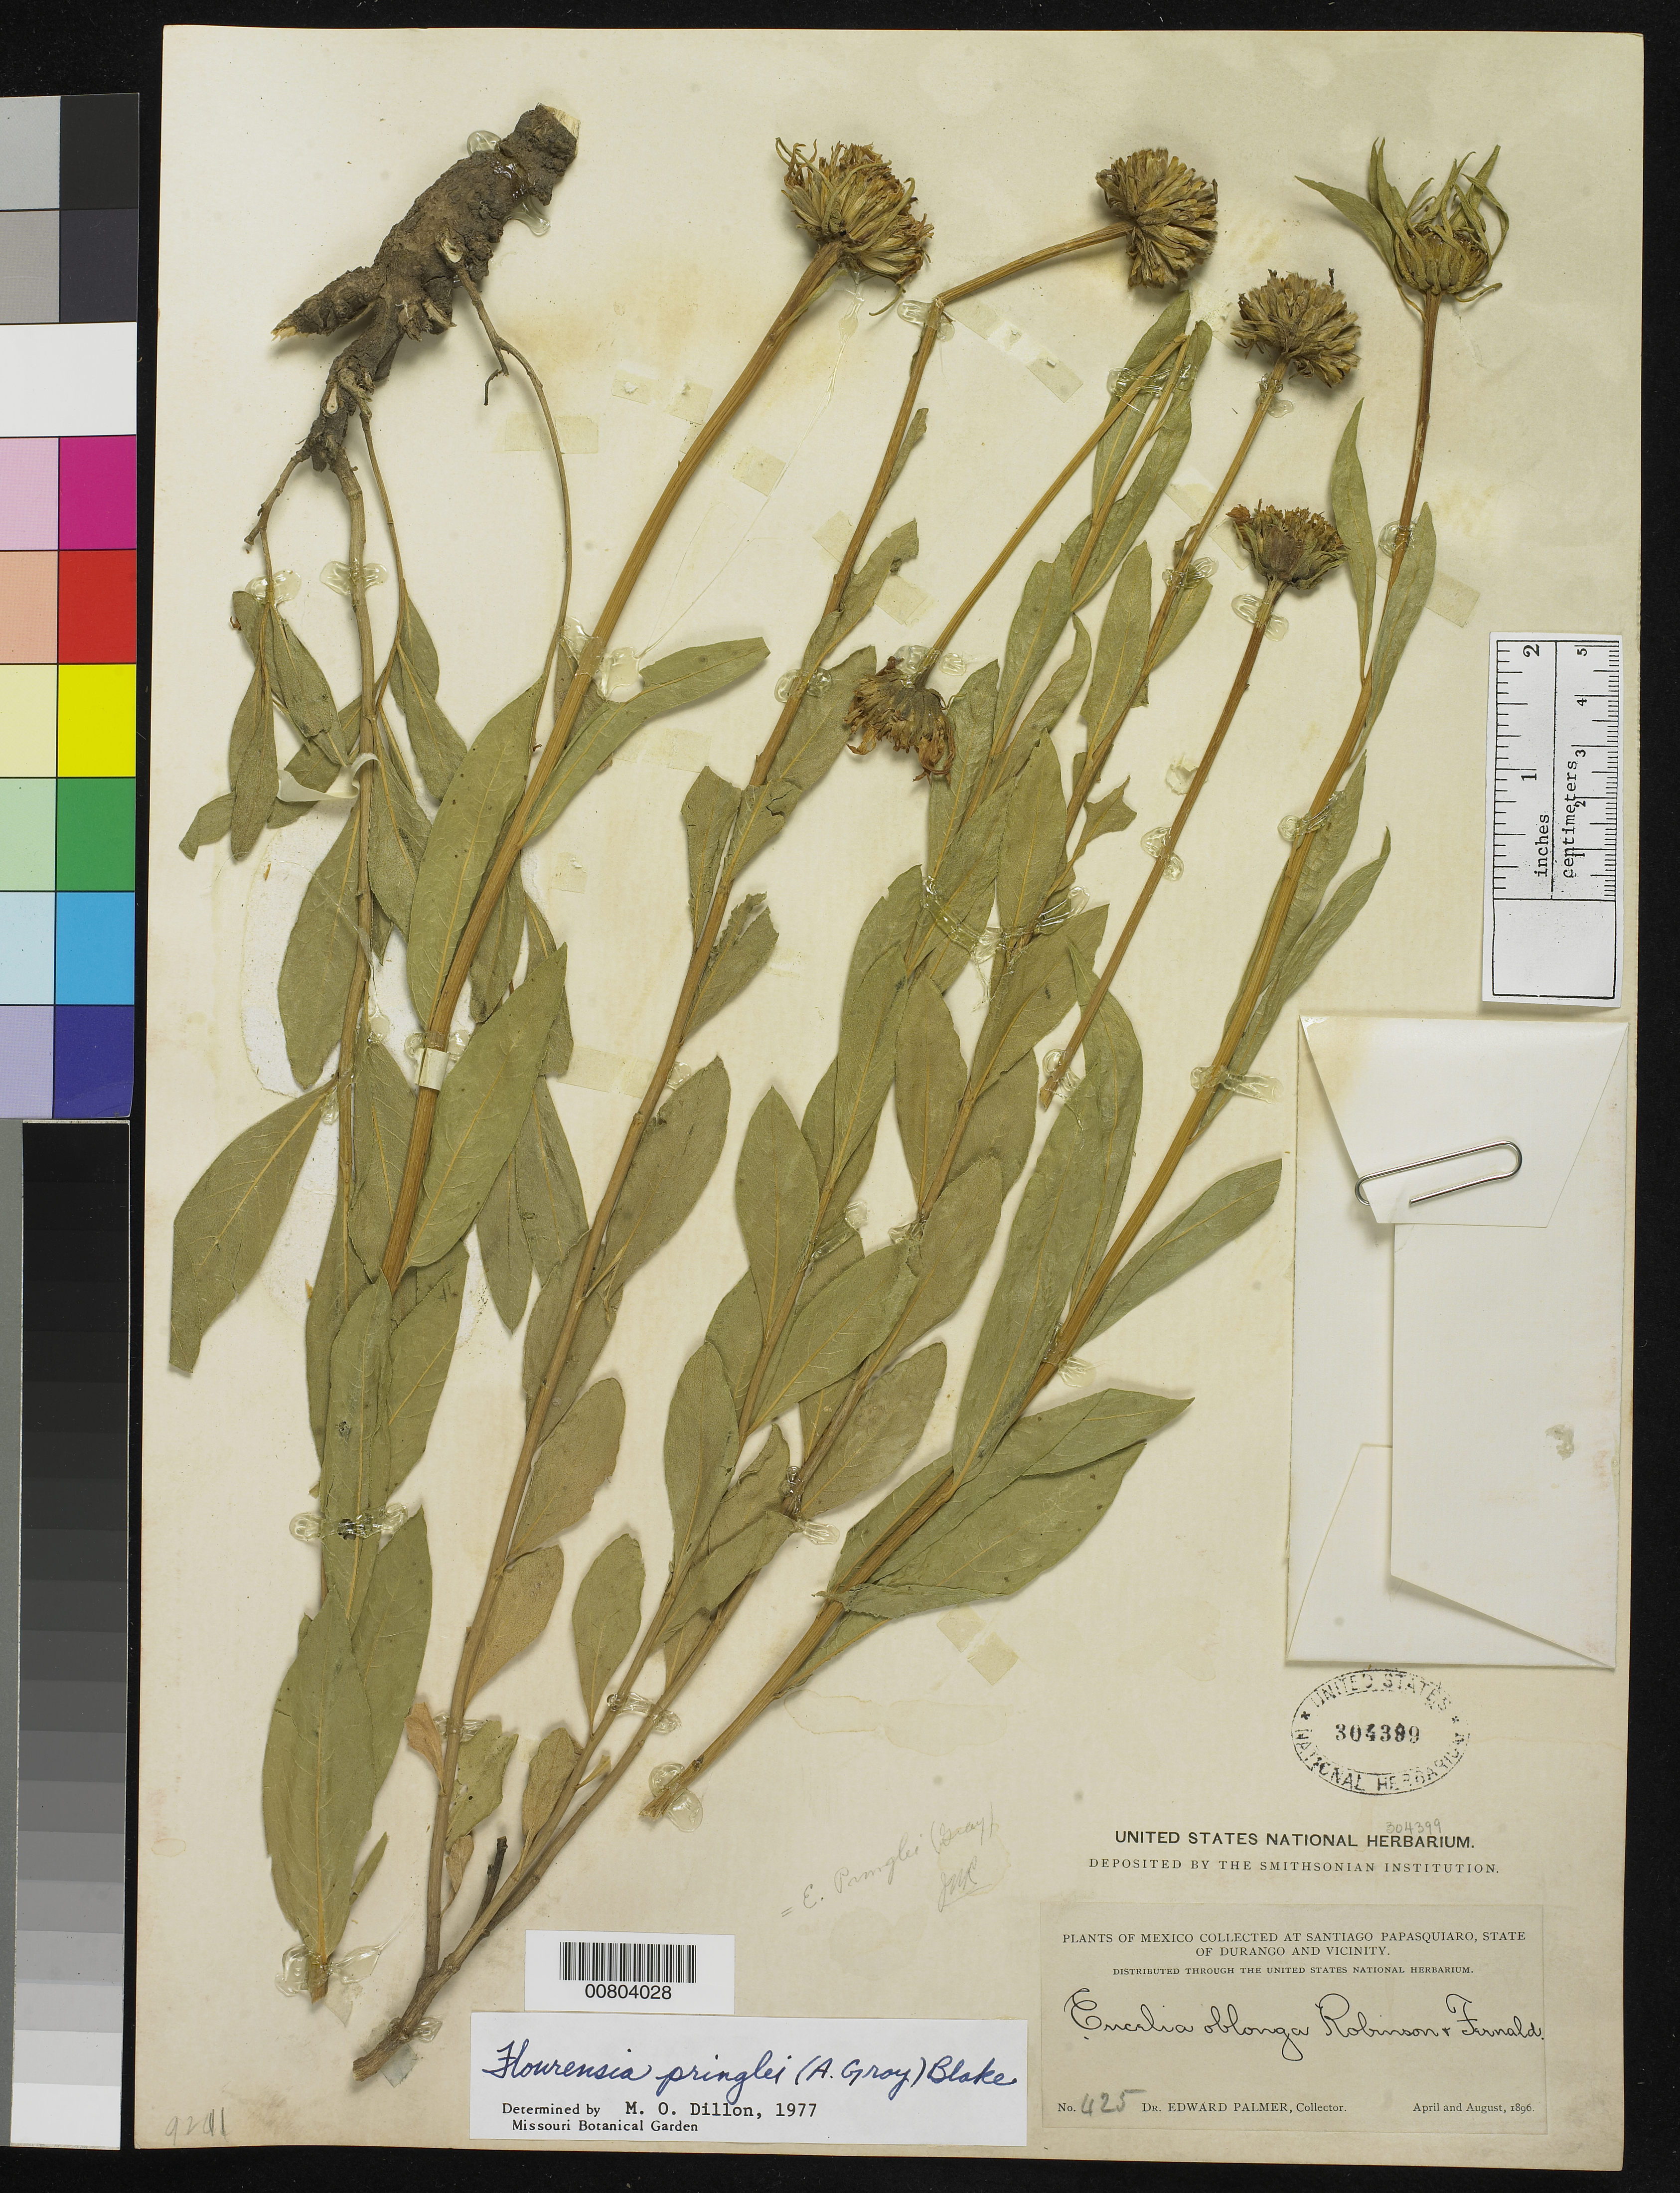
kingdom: Plantae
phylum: Tracheophyta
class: Magnoliopsida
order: Asterales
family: Asteraceae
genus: Flourensia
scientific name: Flourensia pringlei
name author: (A. Gray) S.F. Blake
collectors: E. Palmer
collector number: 425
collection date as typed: Apr 1896 to -- Aug 1896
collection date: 1896-04/1896-08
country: Mexico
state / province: Durango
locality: Santiago Papasquiaro, Durango and vicinity.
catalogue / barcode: US 304389